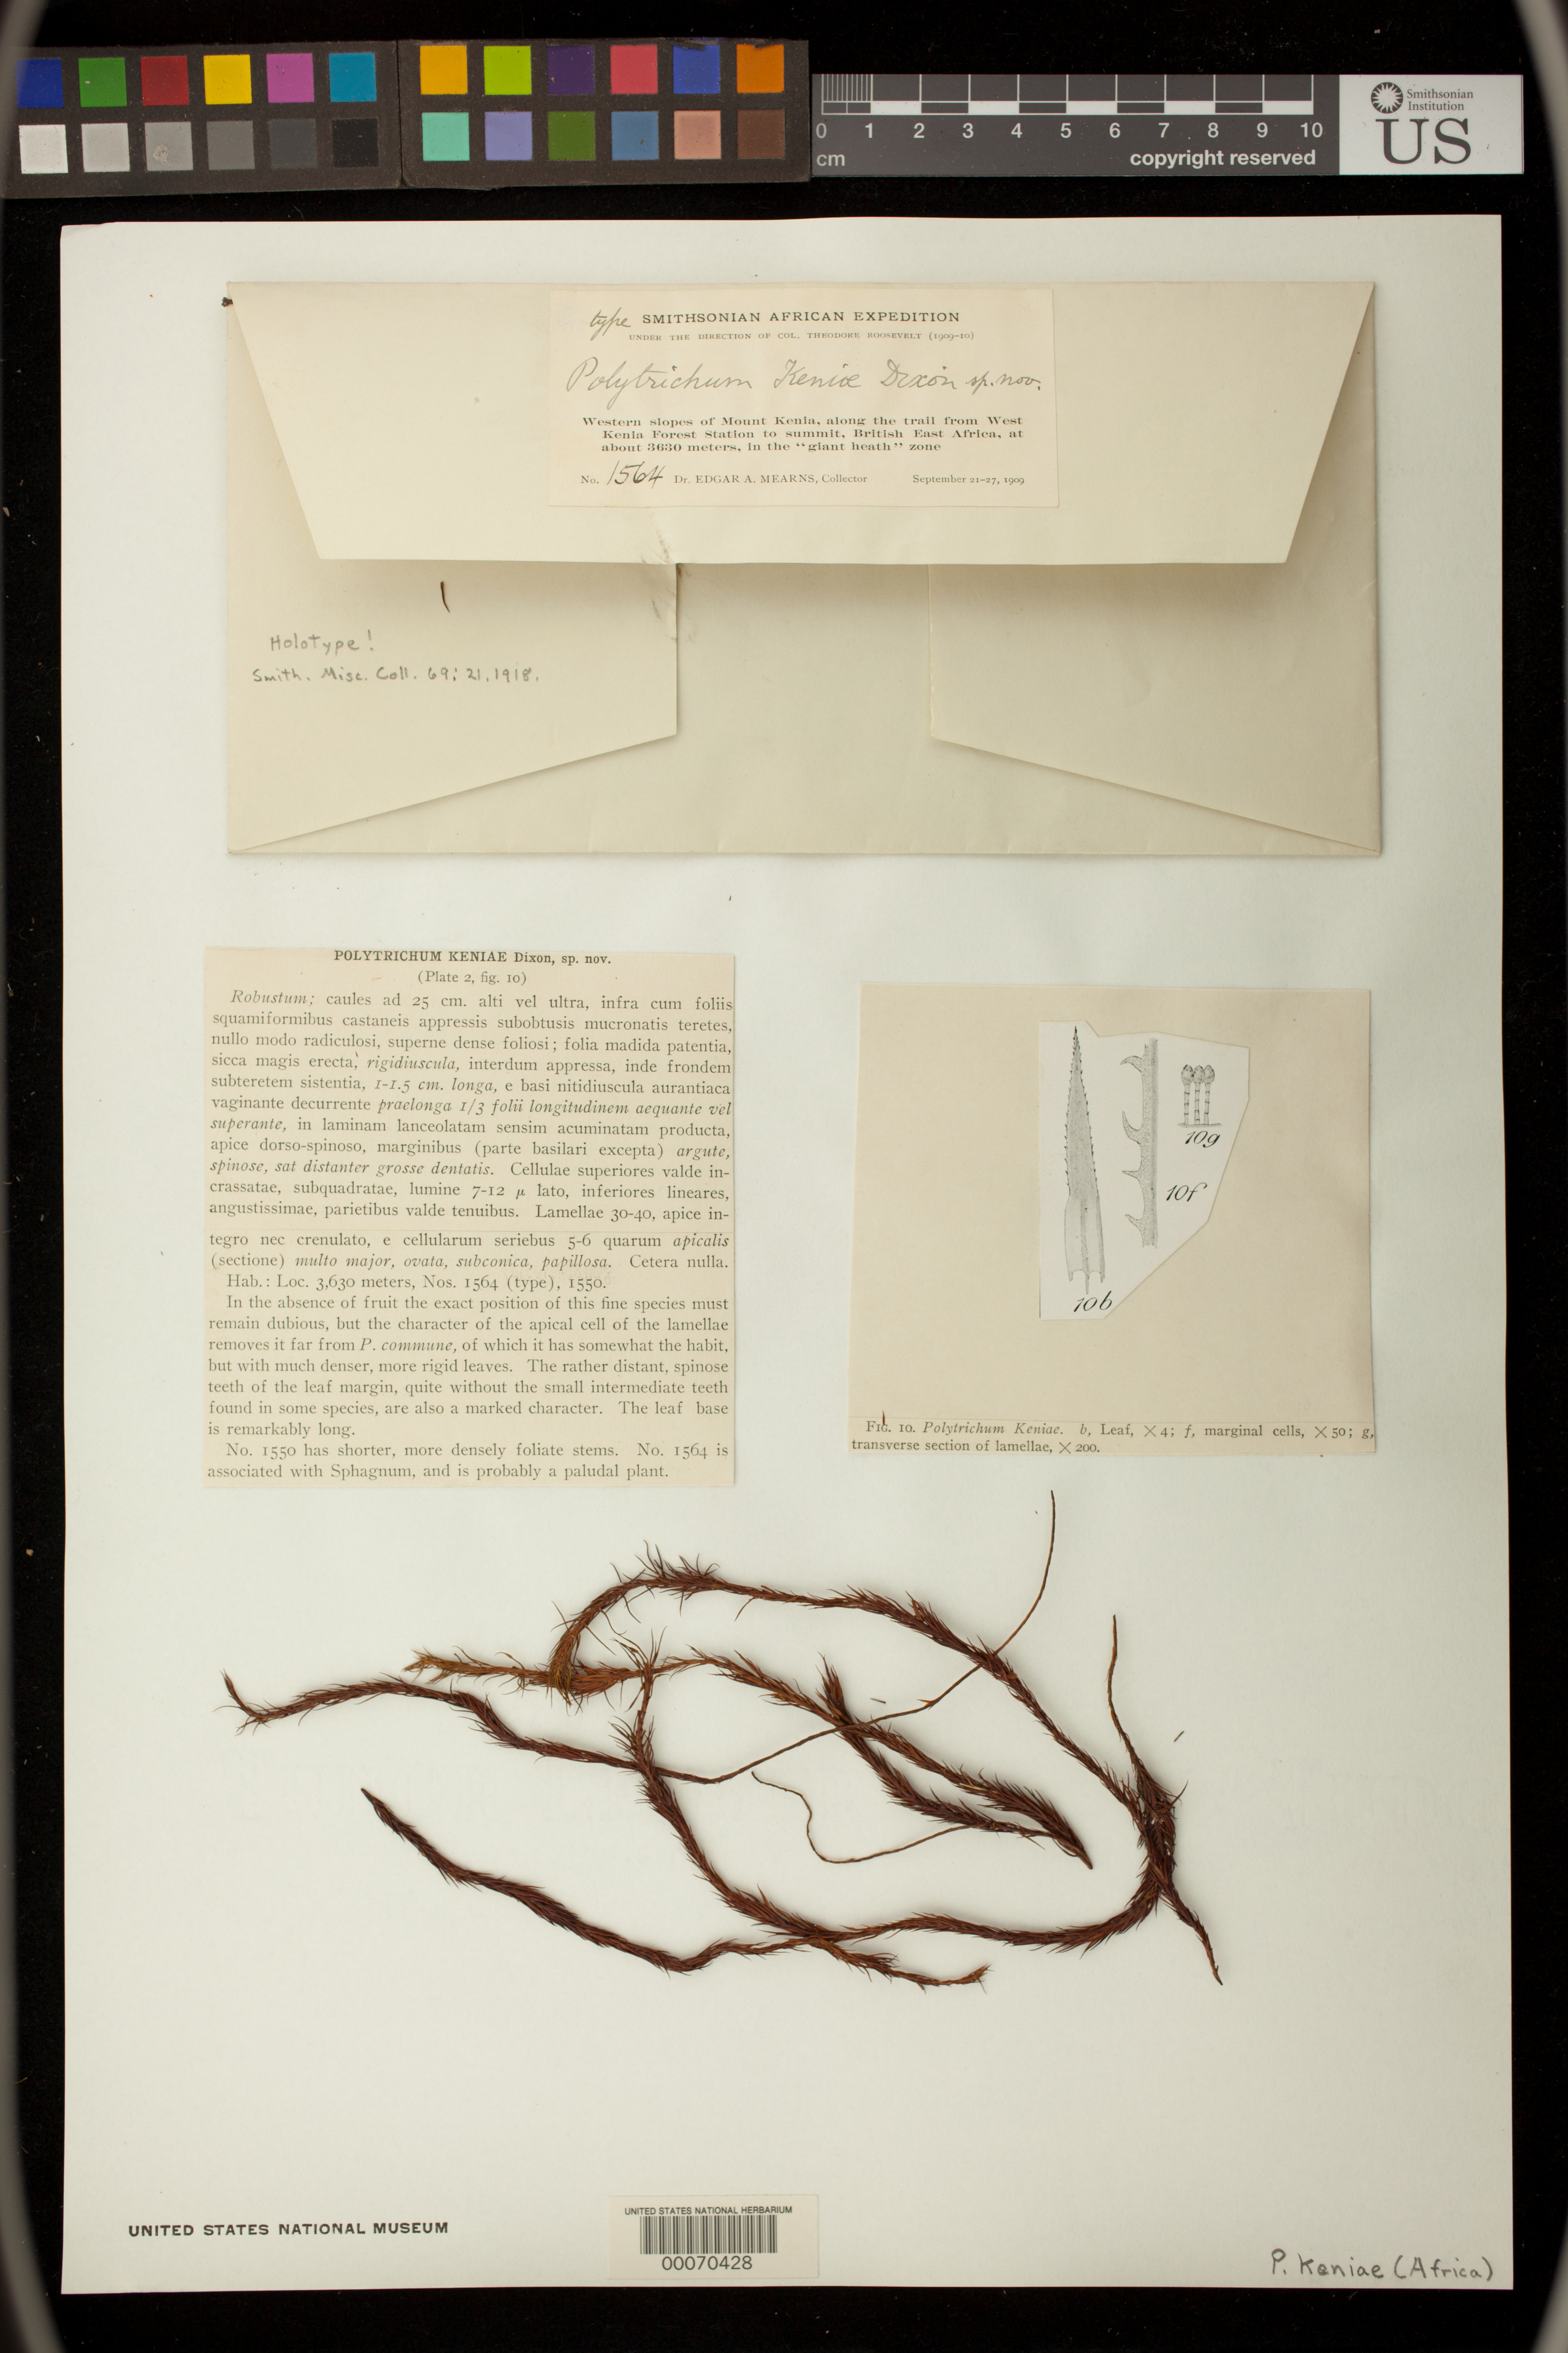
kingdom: Plantae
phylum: Bryophyta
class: Polytrichopsida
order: Polytrichales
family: Polytrichaceae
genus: Polytrichum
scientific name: Polytrichum keniae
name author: Dixon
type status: Holotype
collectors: E. A. Mearns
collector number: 1564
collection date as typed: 21 Sep 1909 to 27 Sep 1909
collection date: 1909-09-21/1909-09-27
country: Kenya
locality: Mt. Kenya, on trail from West Kenya Forest Station to summit.